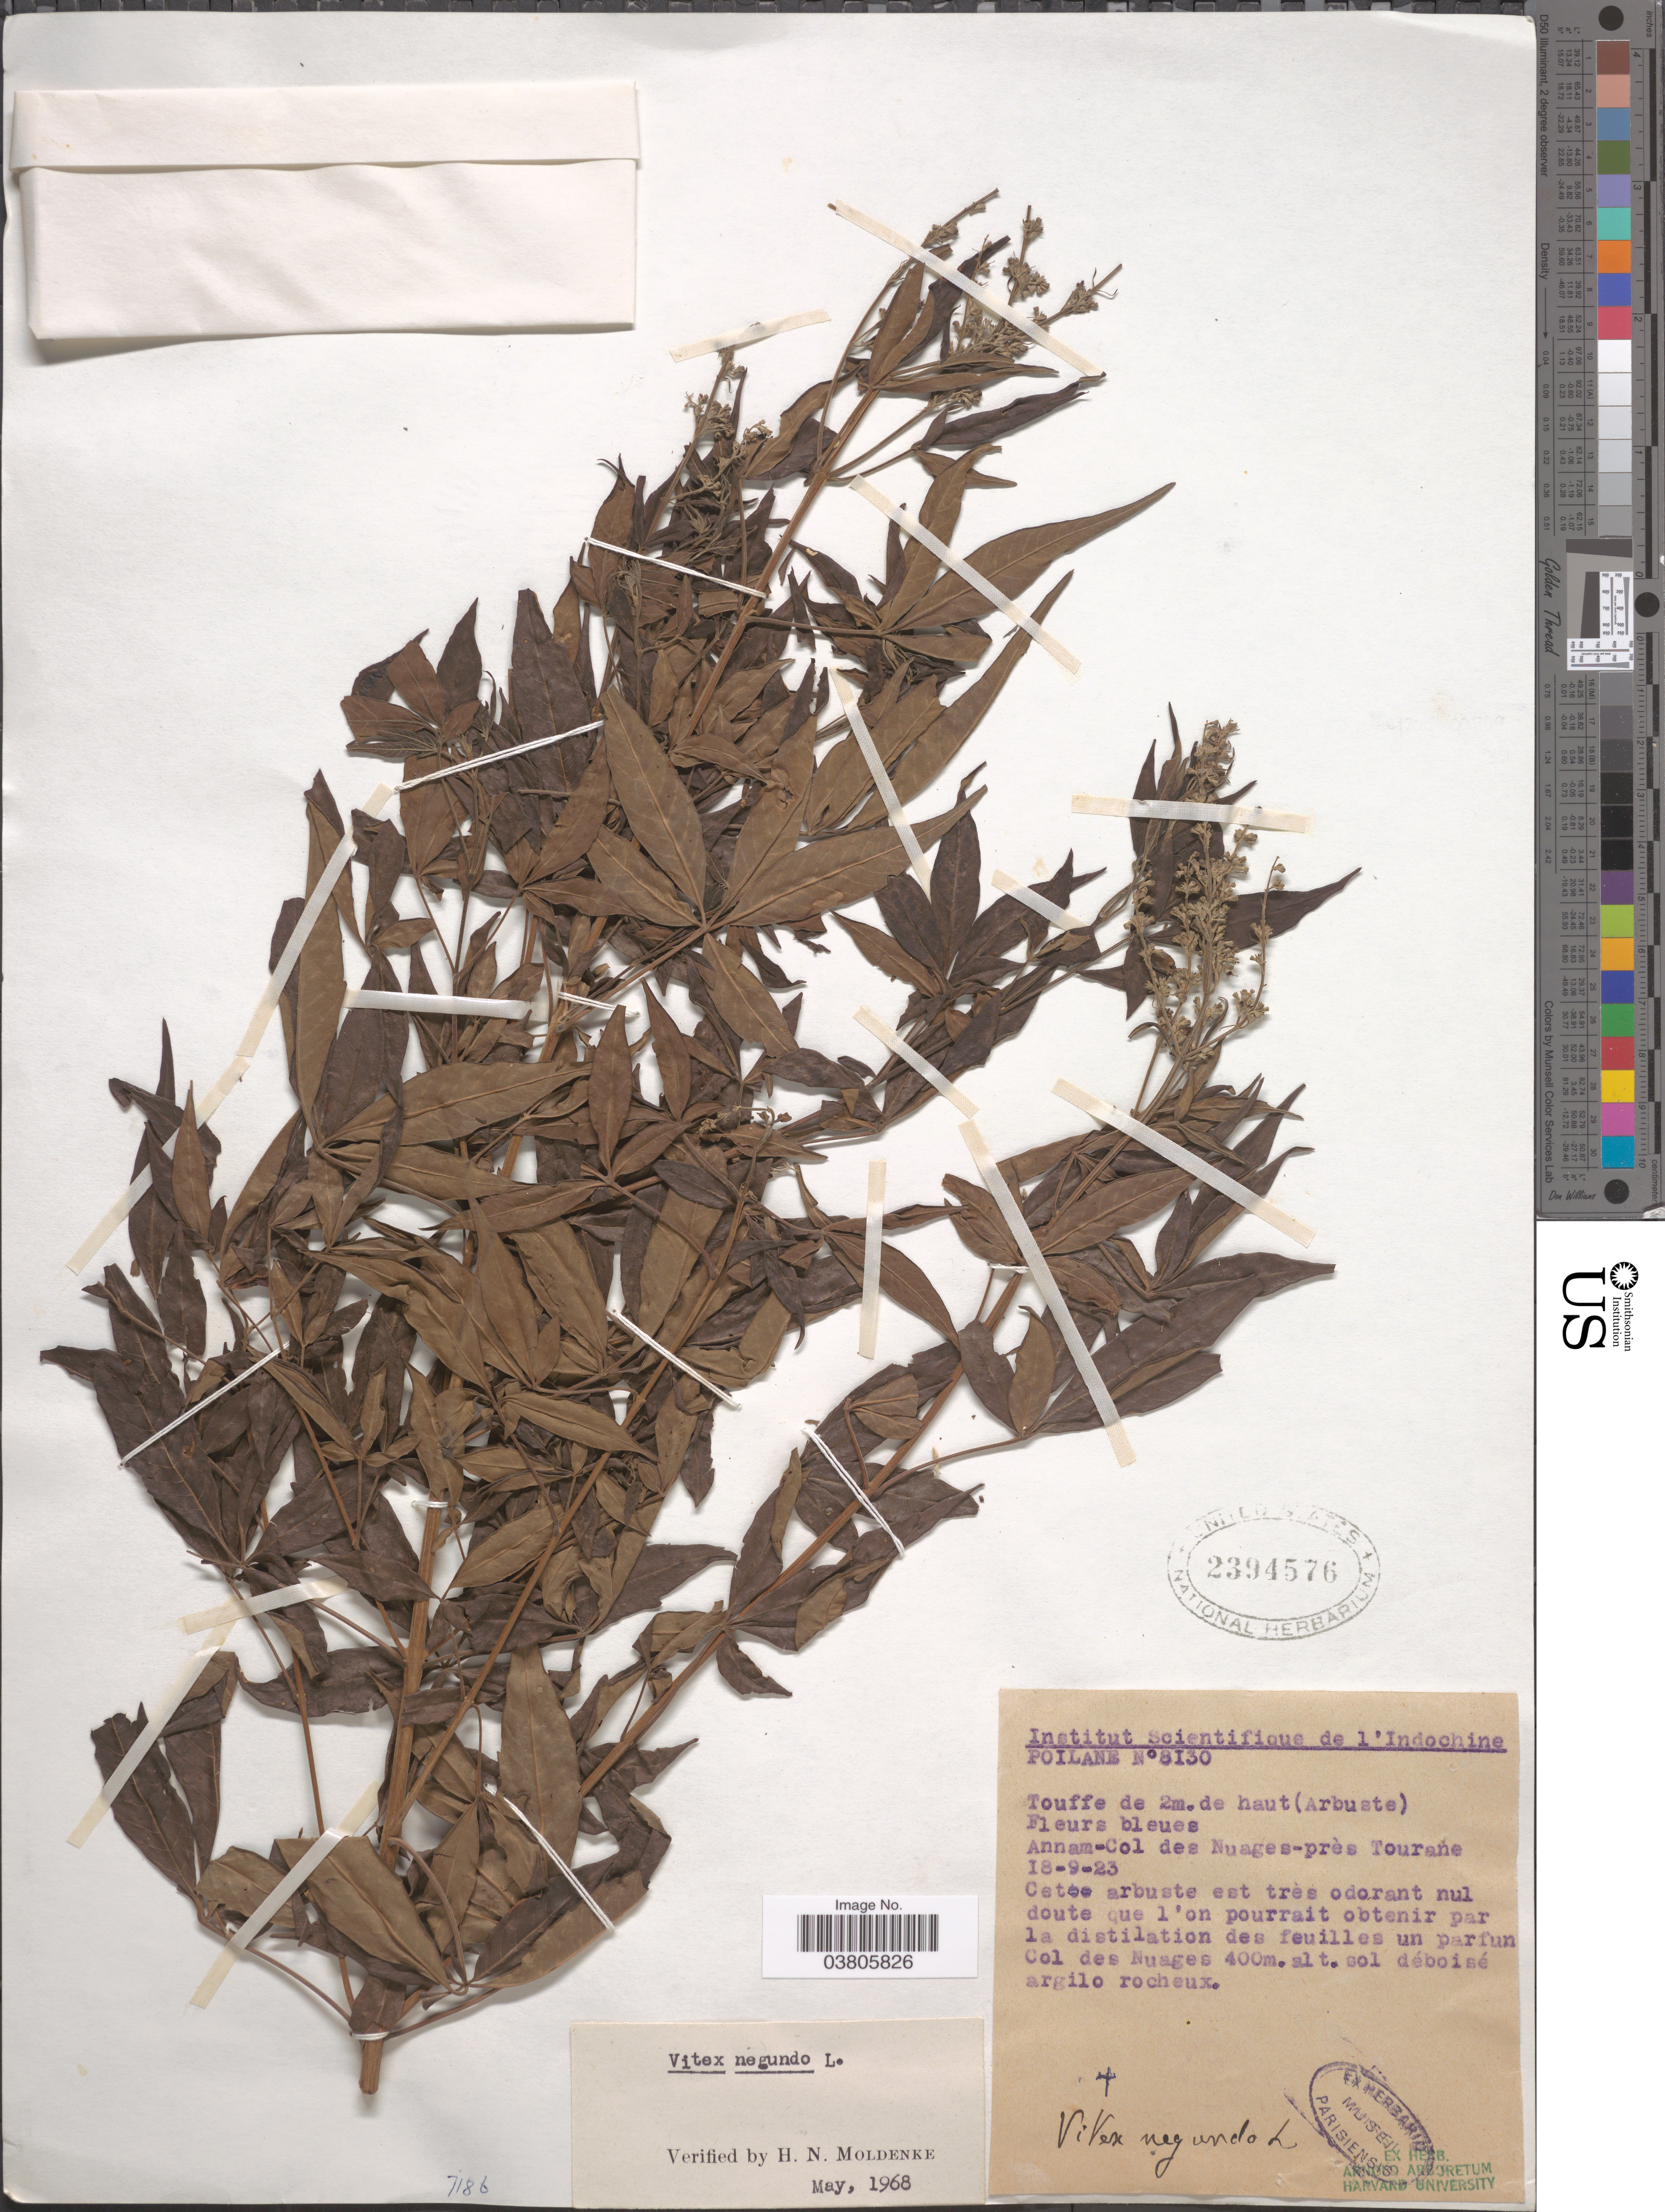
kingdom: Plantae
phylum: Tracheophyta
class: Magnoliopsida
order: Lamiales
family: Lamiaceae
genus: Vitex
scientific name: Vitex negundo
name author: L.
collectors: -. Poilane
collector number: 8130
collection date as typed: Transcribed d/m/y: 18/9/23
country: Vietnam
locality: Annam-Col des Nuages-près Tourane.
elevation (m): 400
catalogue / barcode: US 2394576